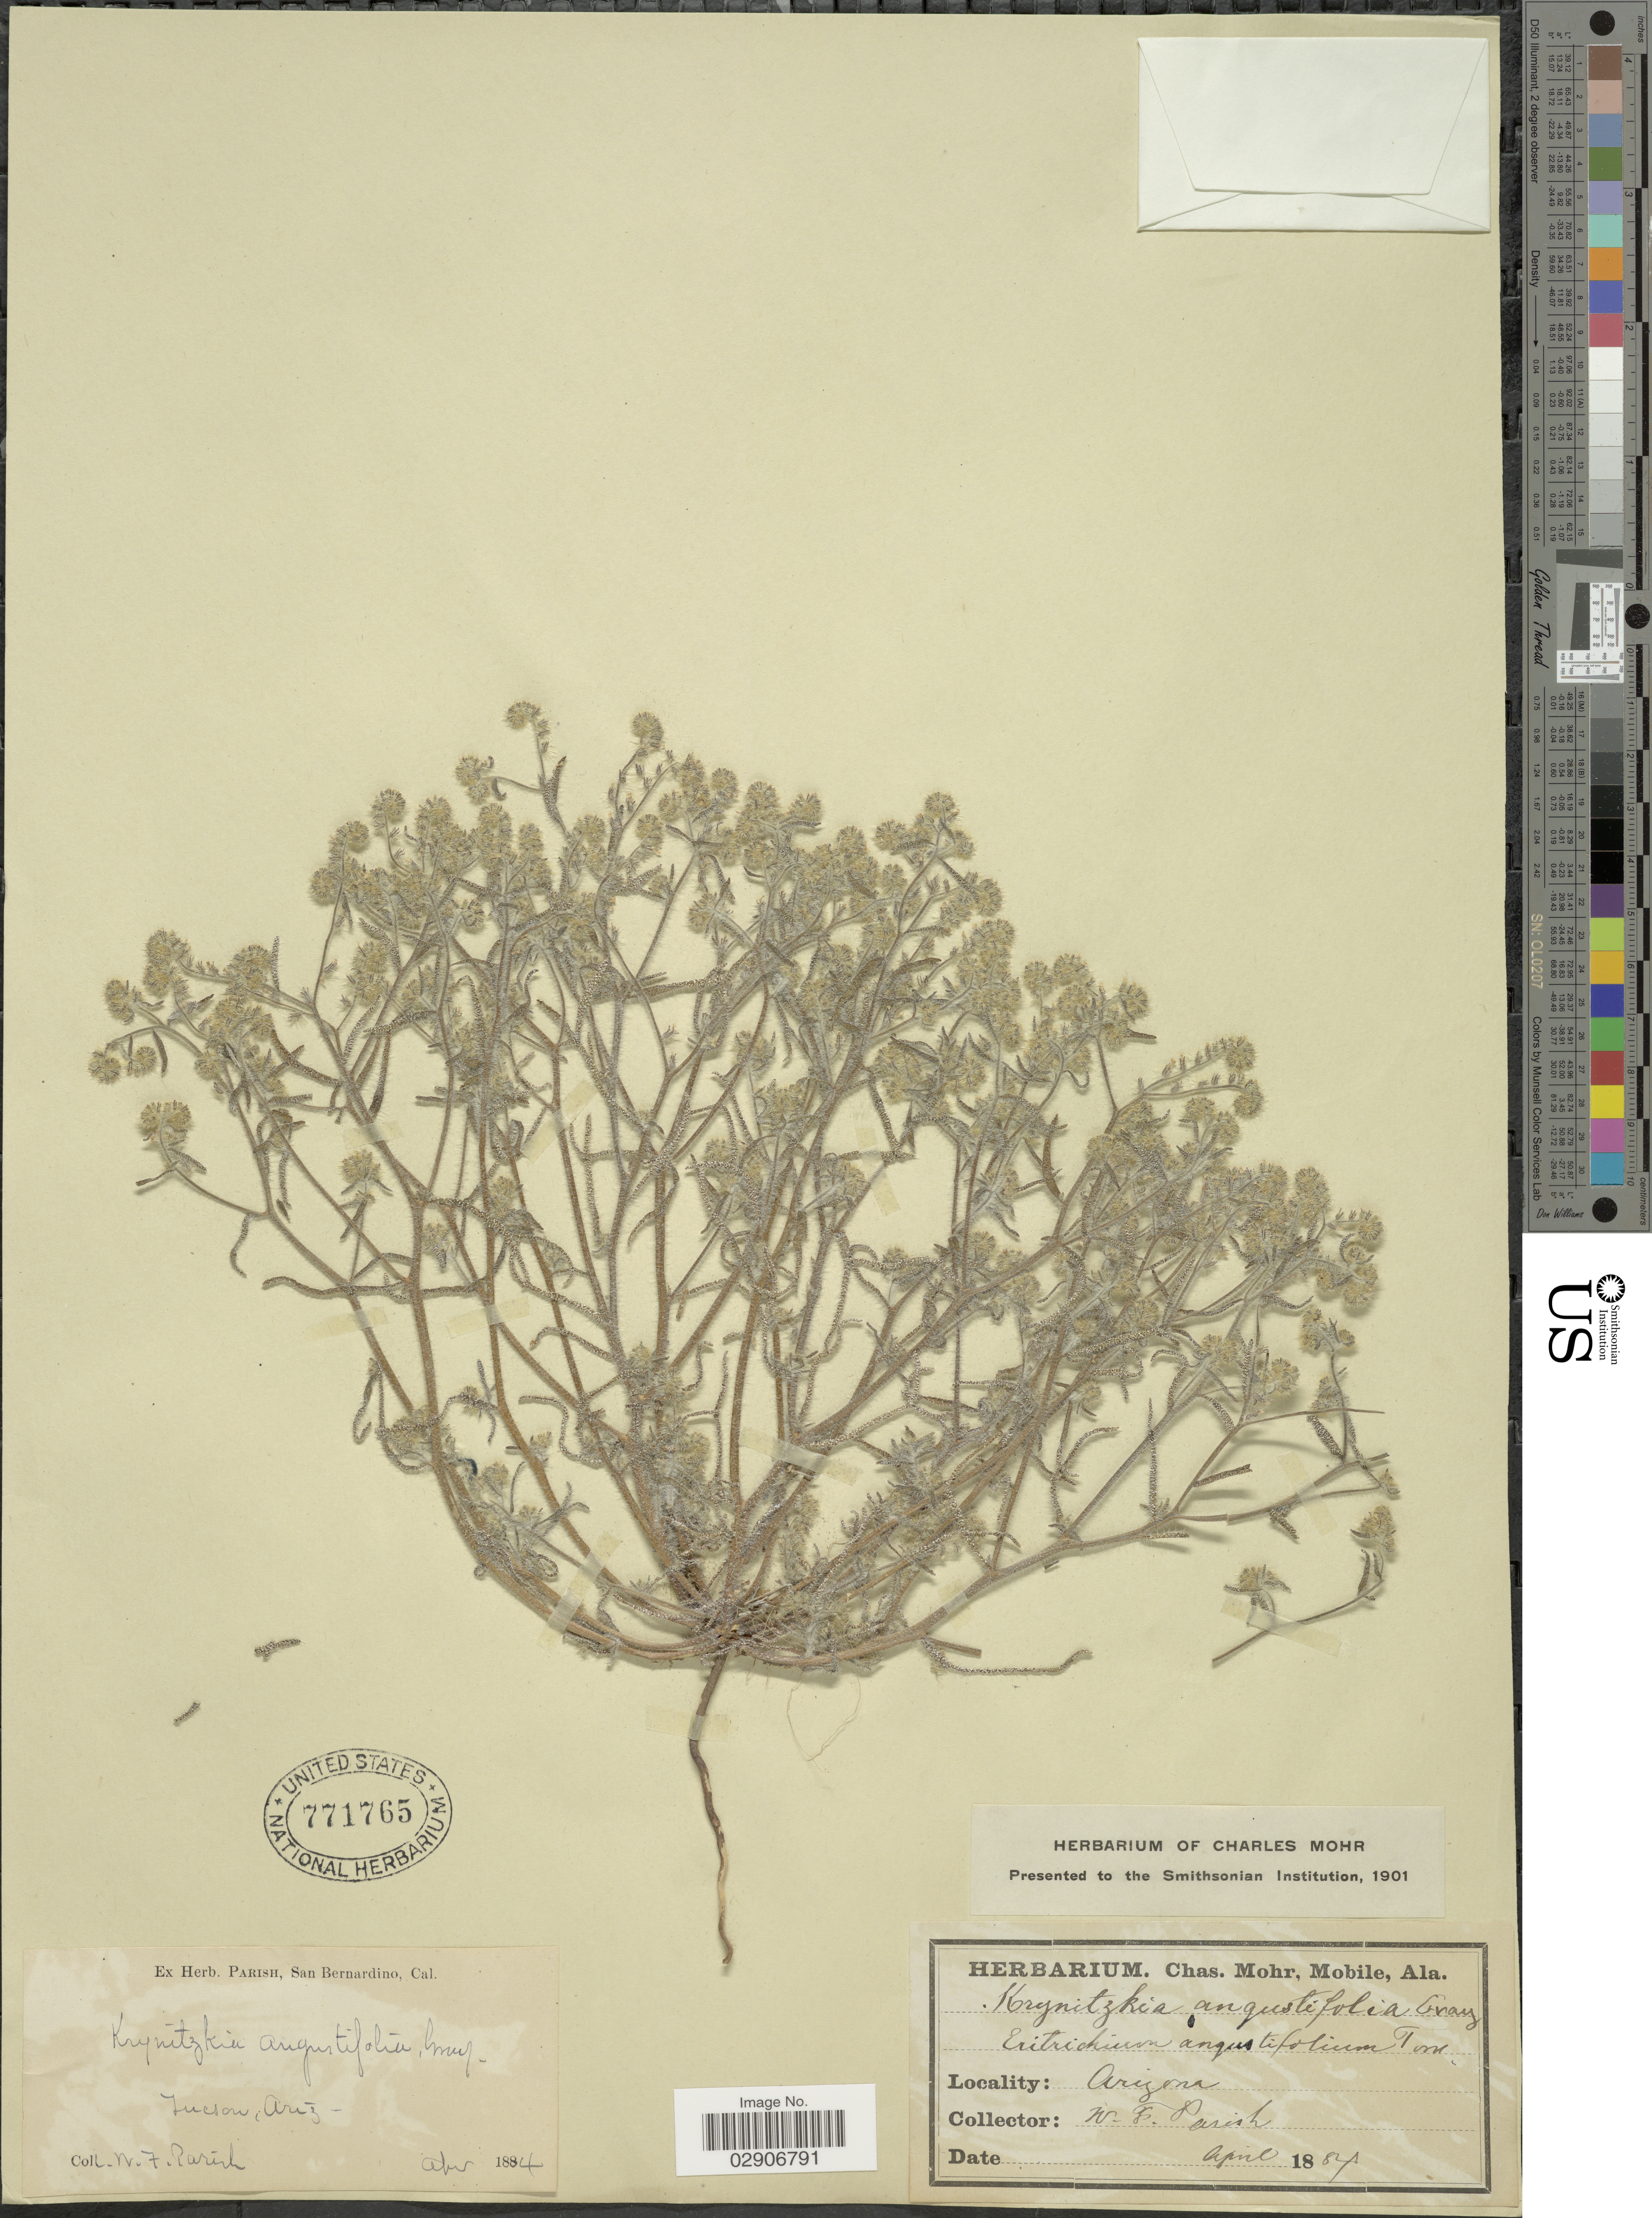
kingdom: Plantae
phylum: Tracheophyta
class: Magnoliopsida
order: Boraginales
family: Boraginaceae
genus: Cryptantha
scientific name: Cryptantha angustifolia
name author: (Torr.) Greene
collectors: W. F. Parish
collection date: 1884-04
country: United States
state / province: Arizona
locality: Tucson.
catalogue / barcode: US 771765